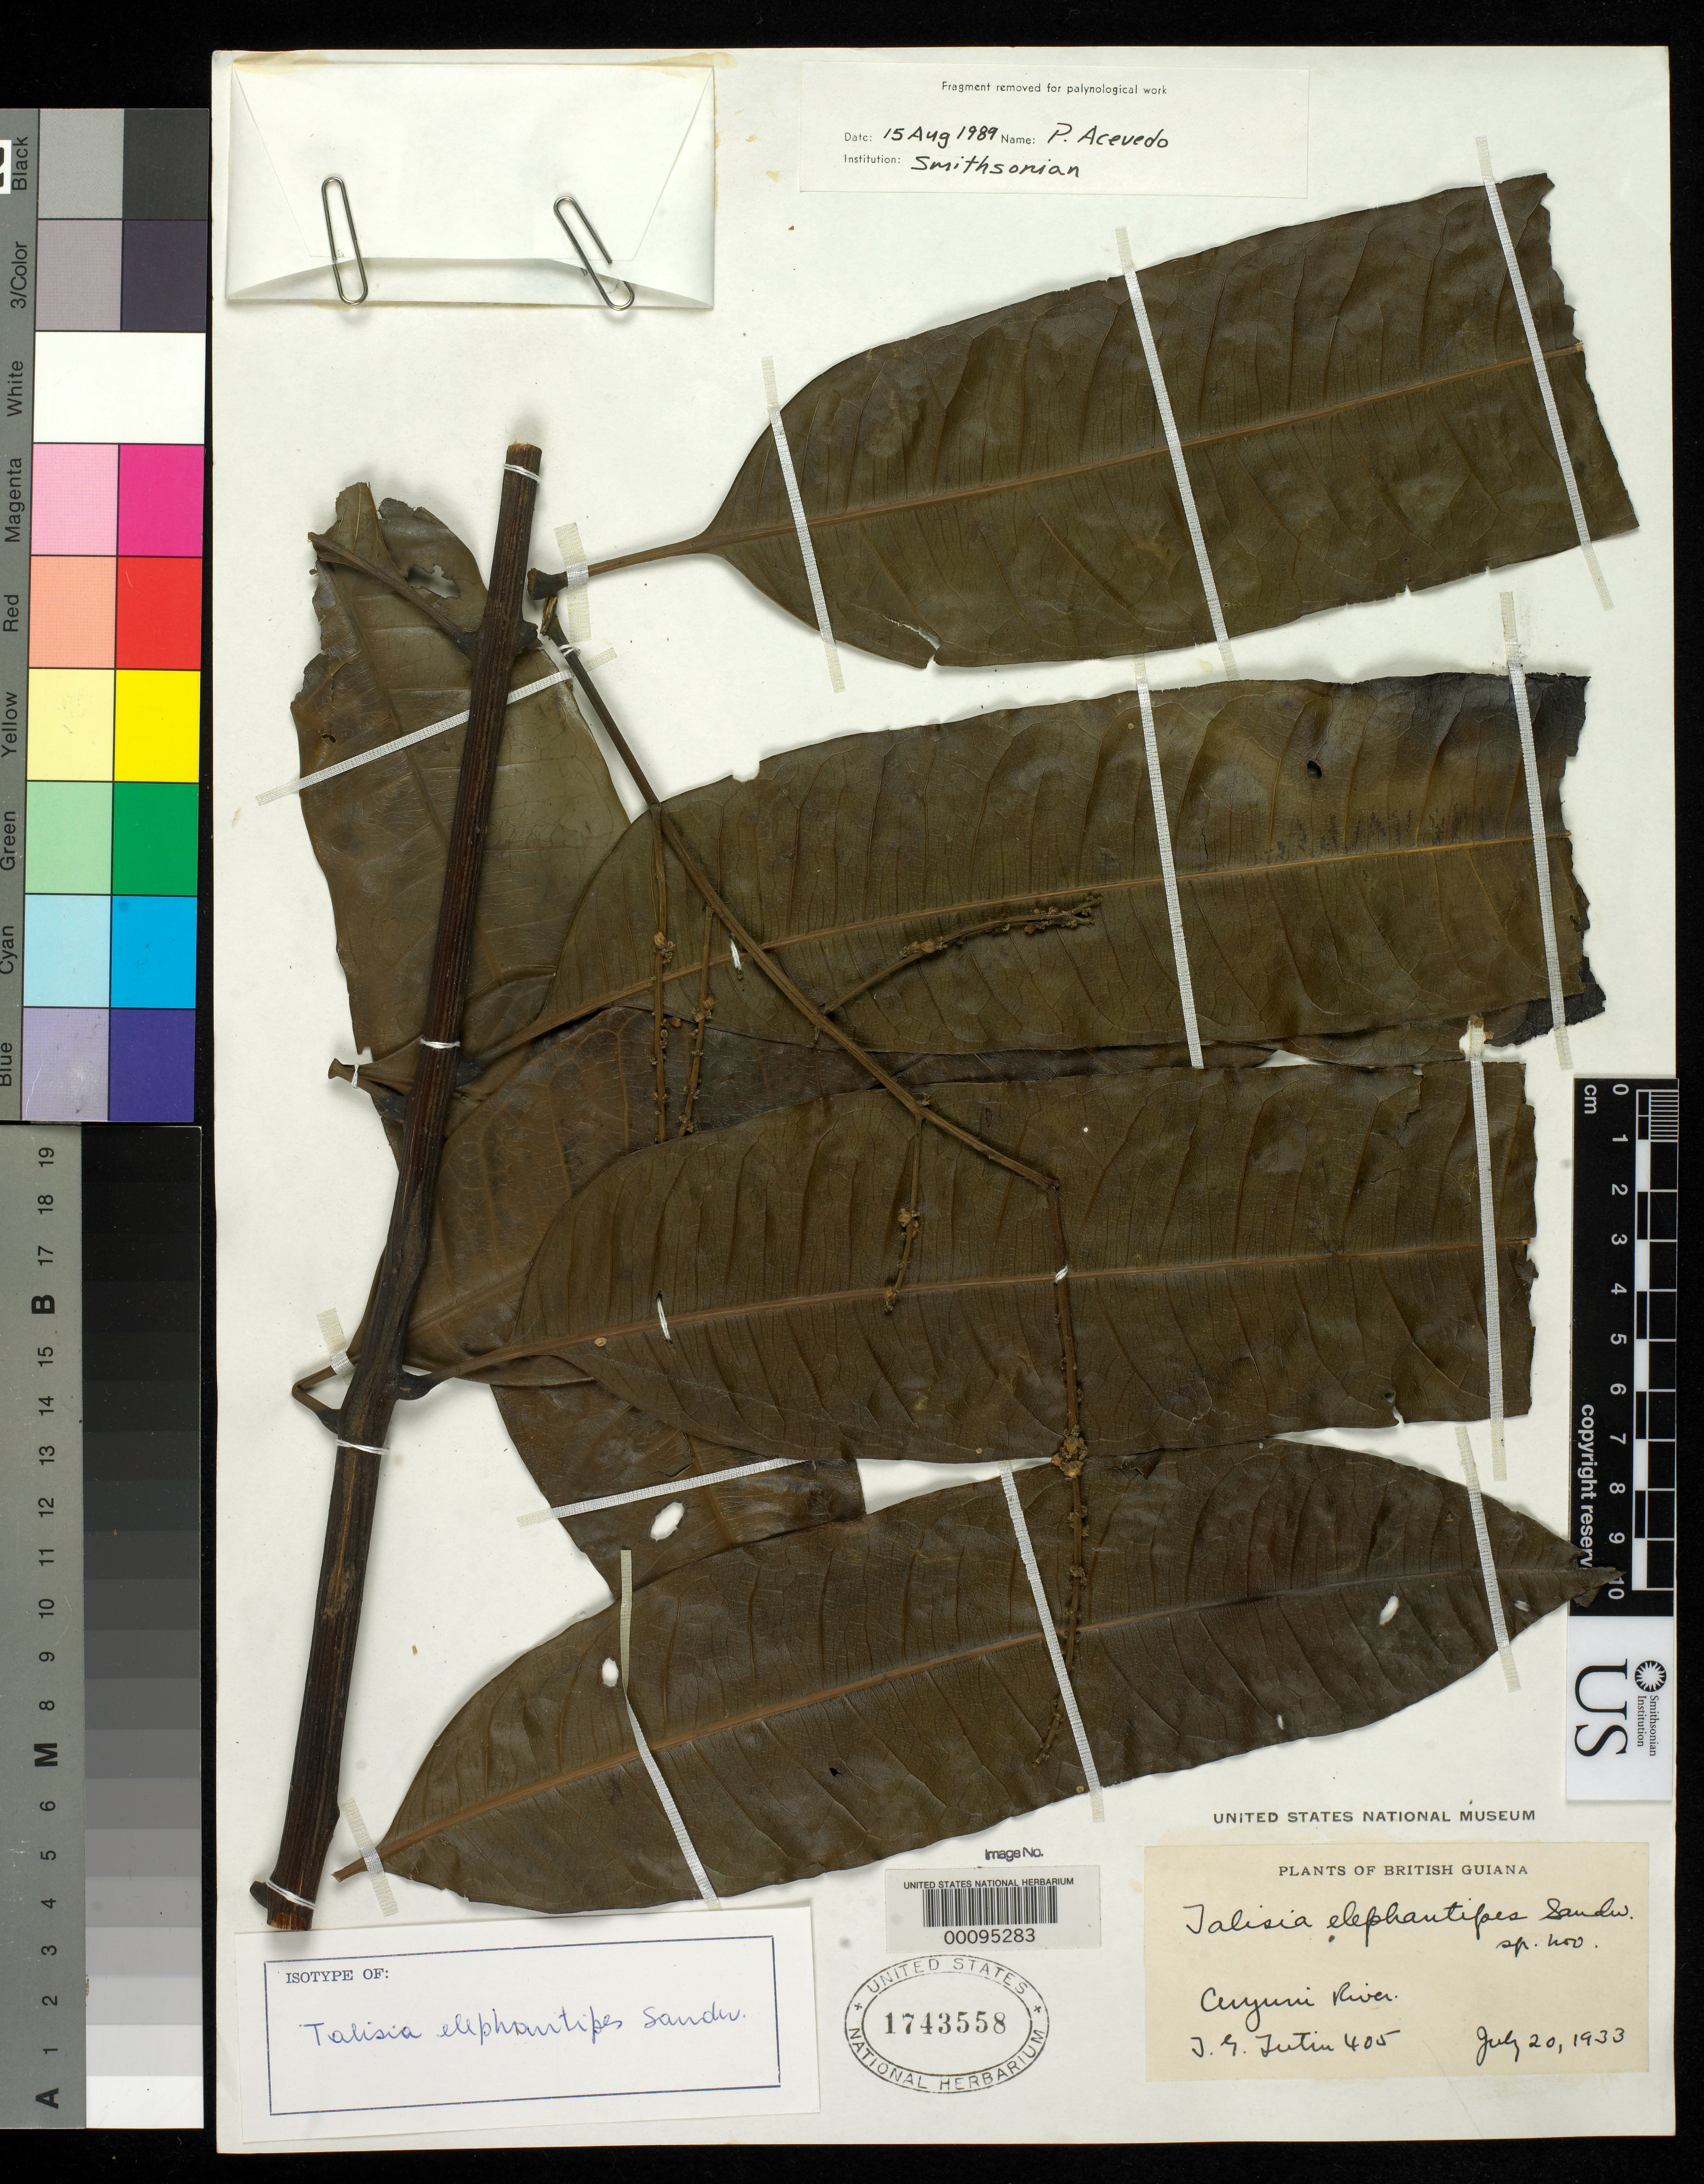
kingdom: Plantae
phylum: Tracheophyta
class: Magnoliopsida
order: Sapindales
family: Sapindaceae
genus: Talisia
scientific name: Talisia elephantipes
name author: Sandwith ex Tutin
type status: Isotype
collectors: T. G. Tutin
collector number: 405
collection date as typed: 20 Jul 1933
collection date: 1933-07-20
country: Guyana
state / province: Mazaruni / Potaro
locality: Arawak Matope, Cuyuni River.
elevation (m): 91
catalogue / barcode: US 1743558